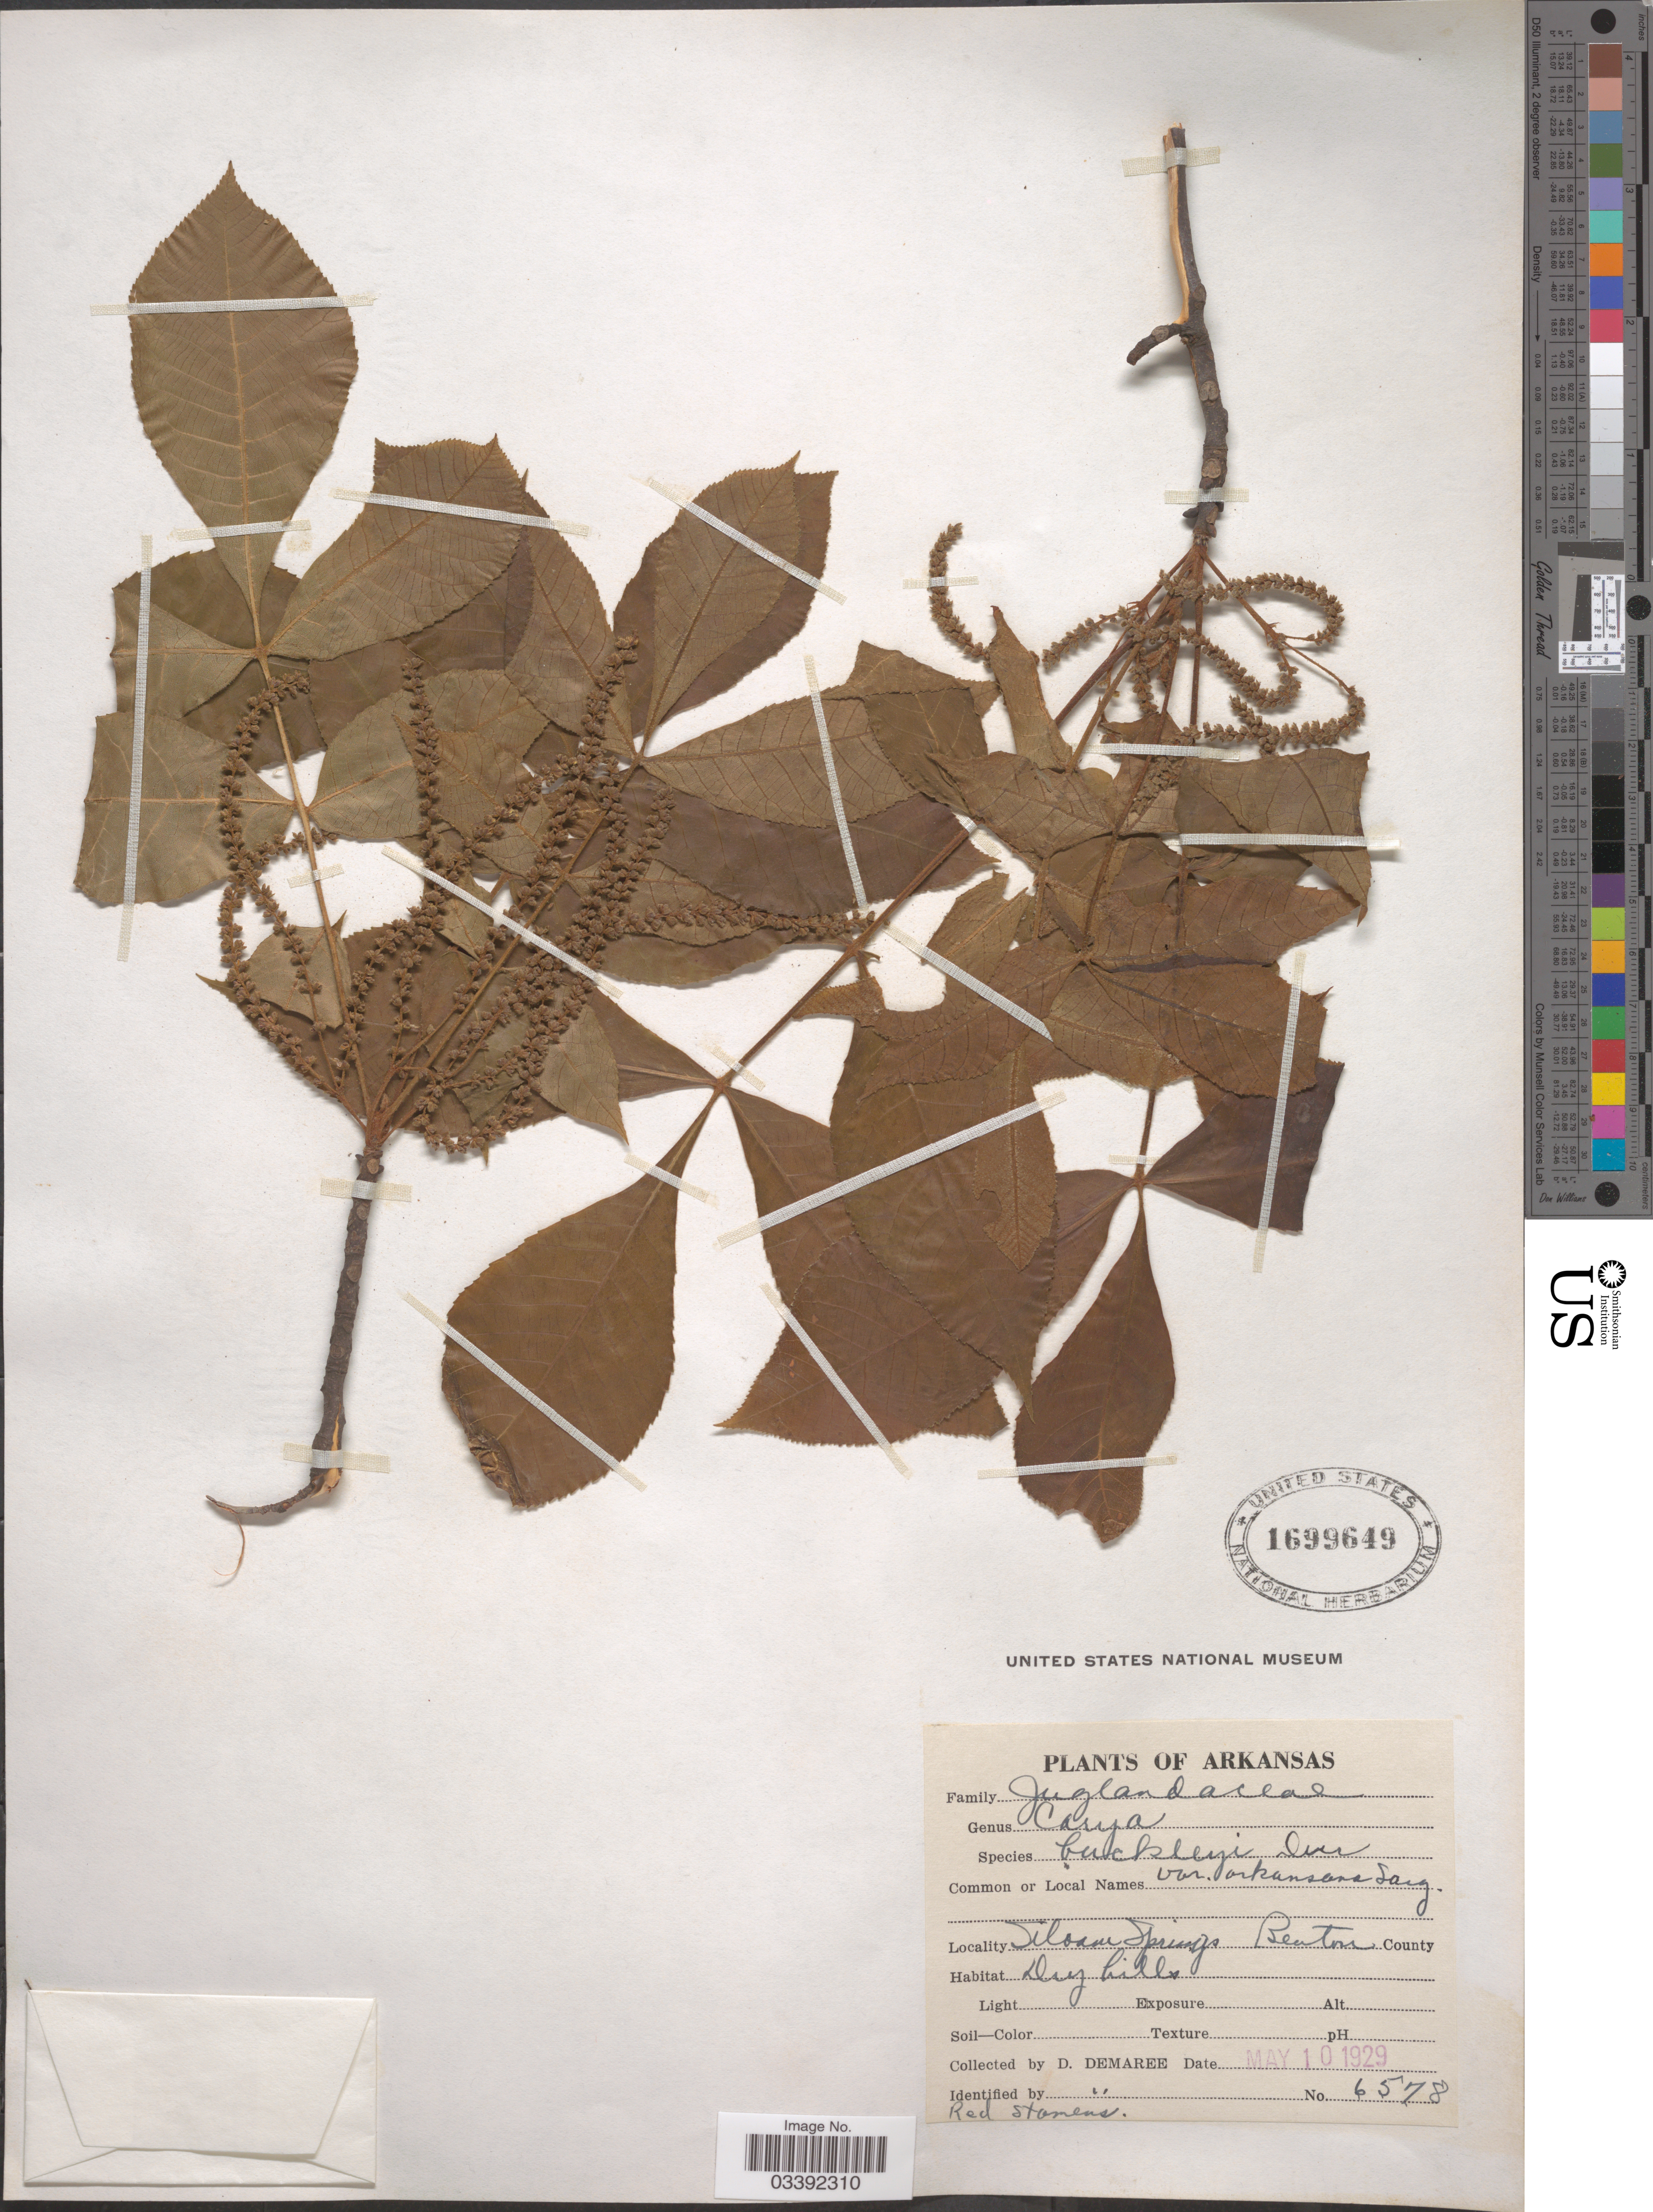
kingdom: Plantae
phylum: Tracheophyta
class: Magnoliopsida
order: Fagales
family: Juglandaceae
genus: Carya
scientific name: Carya texana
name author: Buckley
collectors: D. Demaree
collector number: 6578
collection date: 1929-05-10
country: United States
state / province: Arkansas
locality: Siloam Springs Benton County.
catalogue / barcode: US 1699649